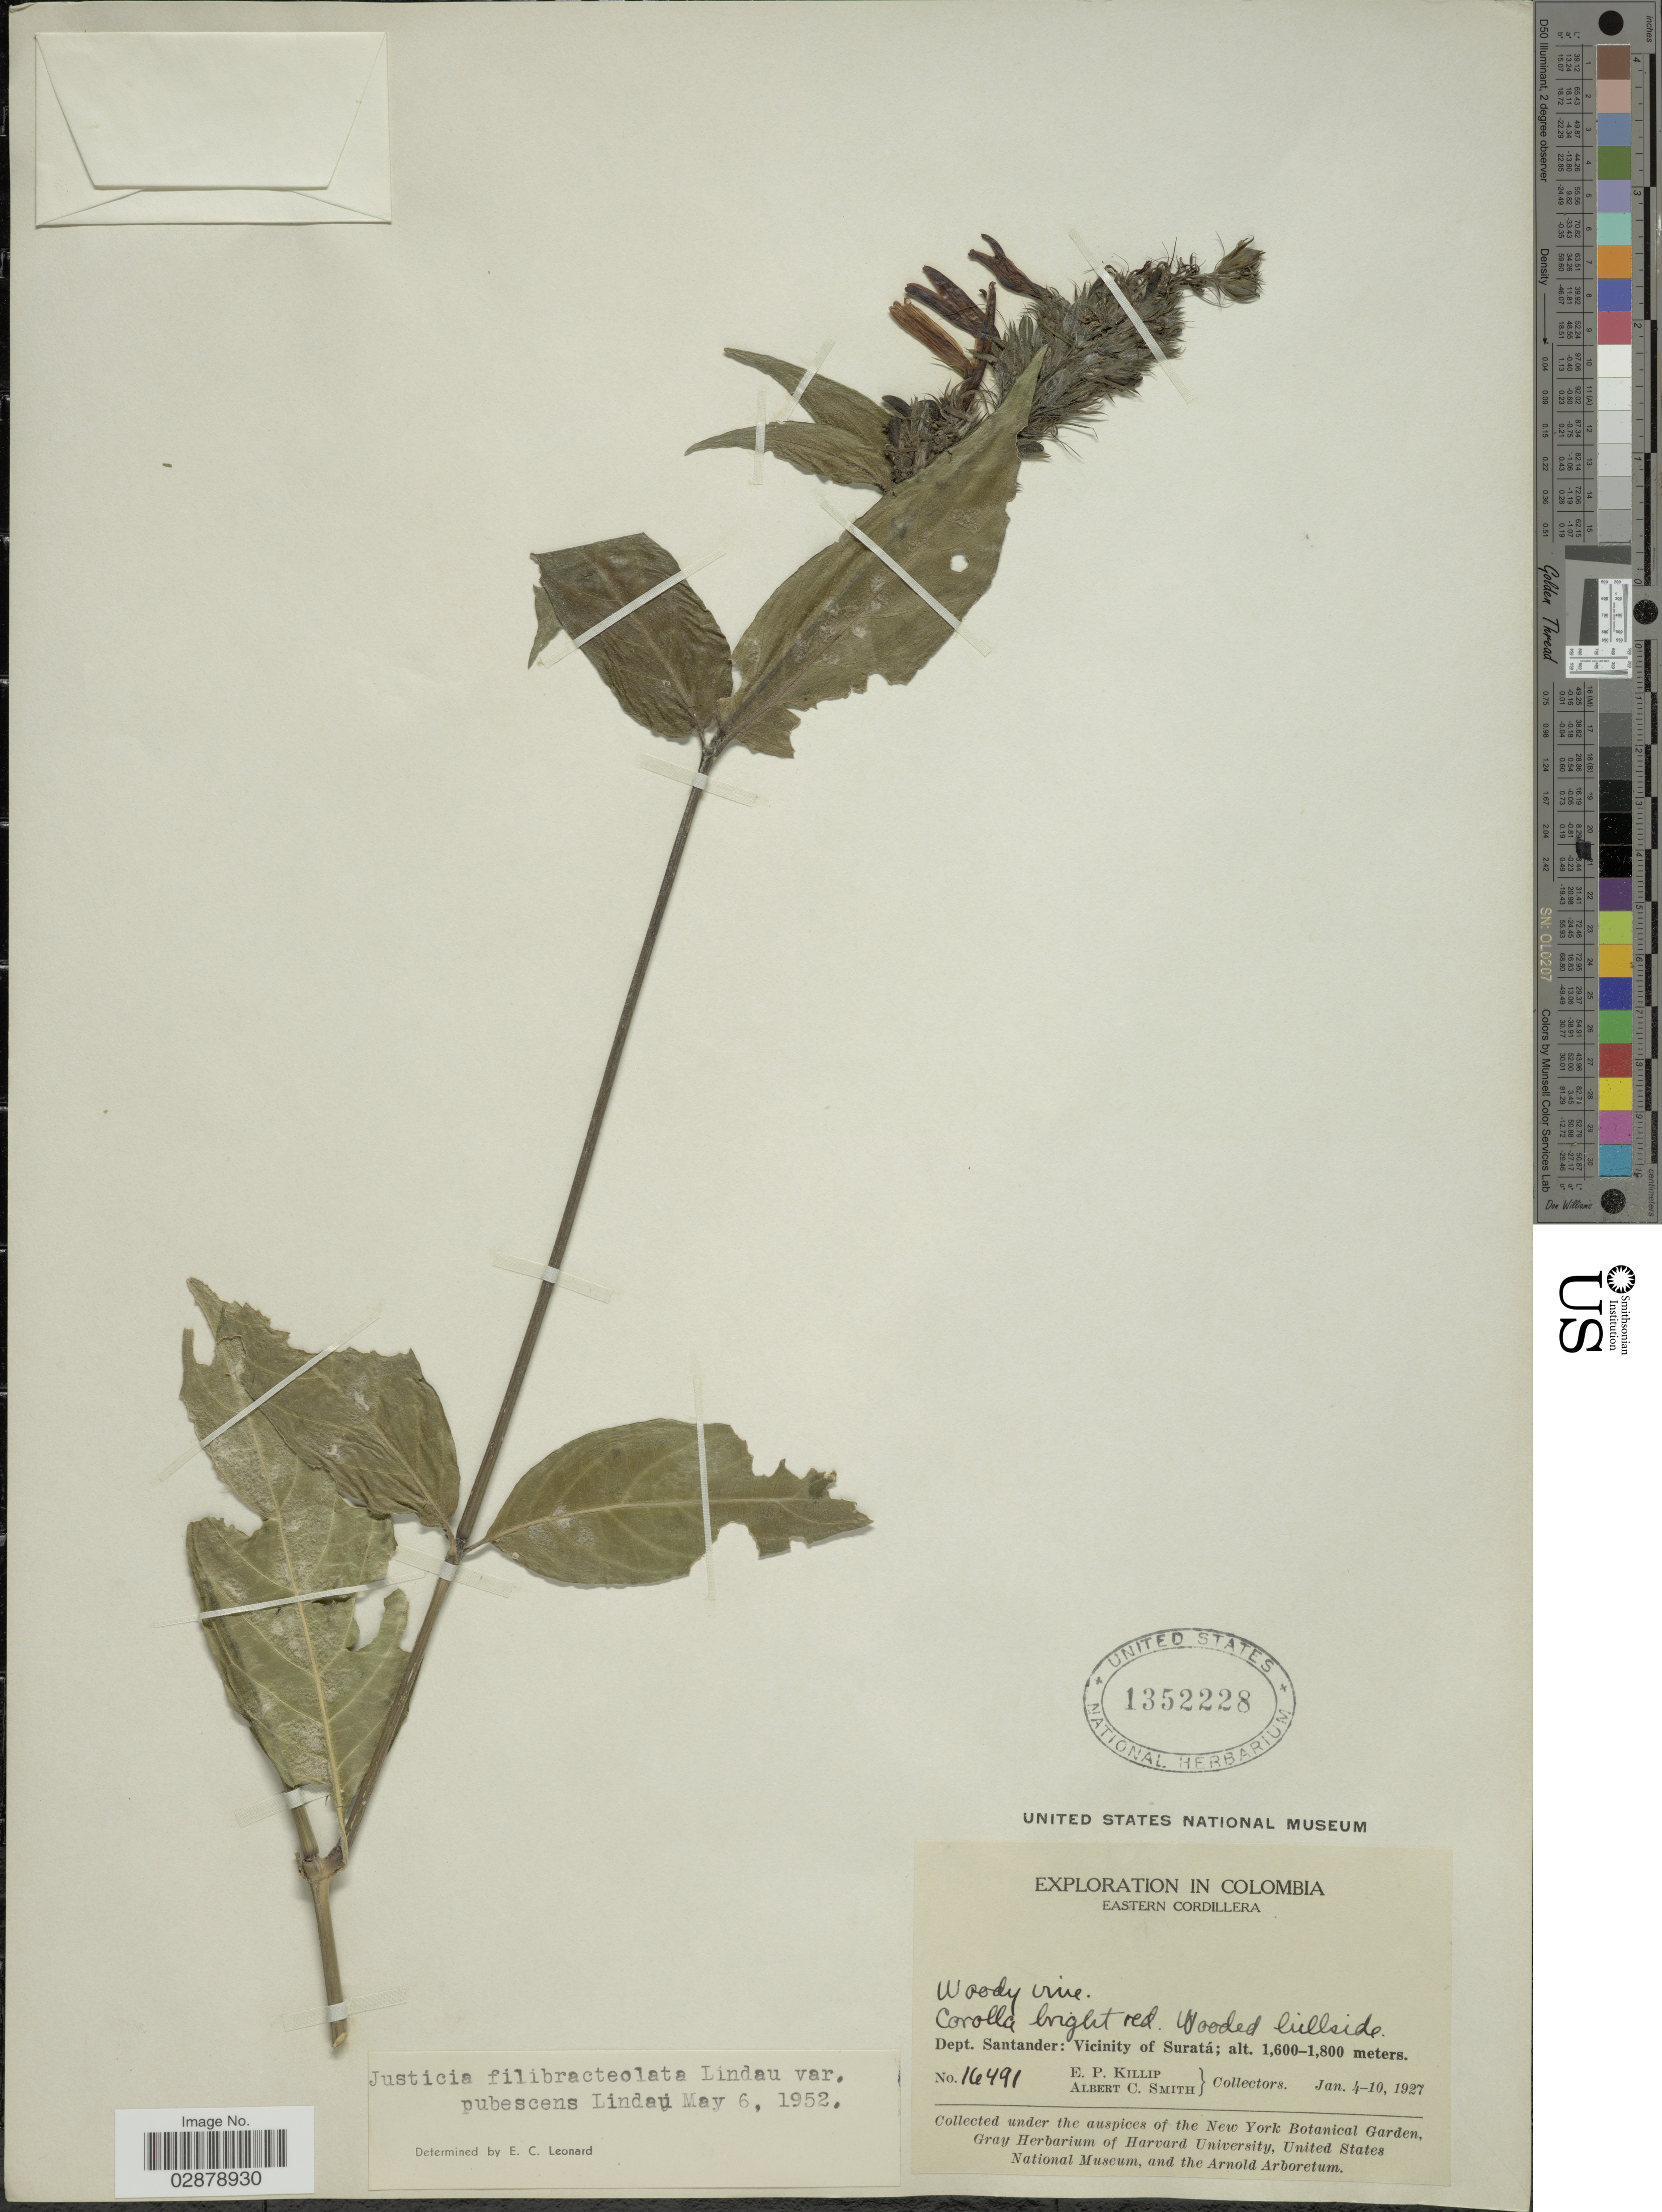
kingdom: Plantae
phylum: Tracheophyta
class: Magnoliopsida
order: Lamiales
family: Acanthaceae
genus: Justicia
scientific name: Justicia filibracteolata var. pubescens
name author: Lindau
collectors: E. P. Killip & A. C. Smith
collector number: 16491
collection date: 1927-01-04/1927-01-10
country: Colombia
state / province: Santander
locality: Dept. Santander: Vicinity of Suratá. Eastern Cordillera.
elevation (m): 1600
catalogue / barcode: US 1352228